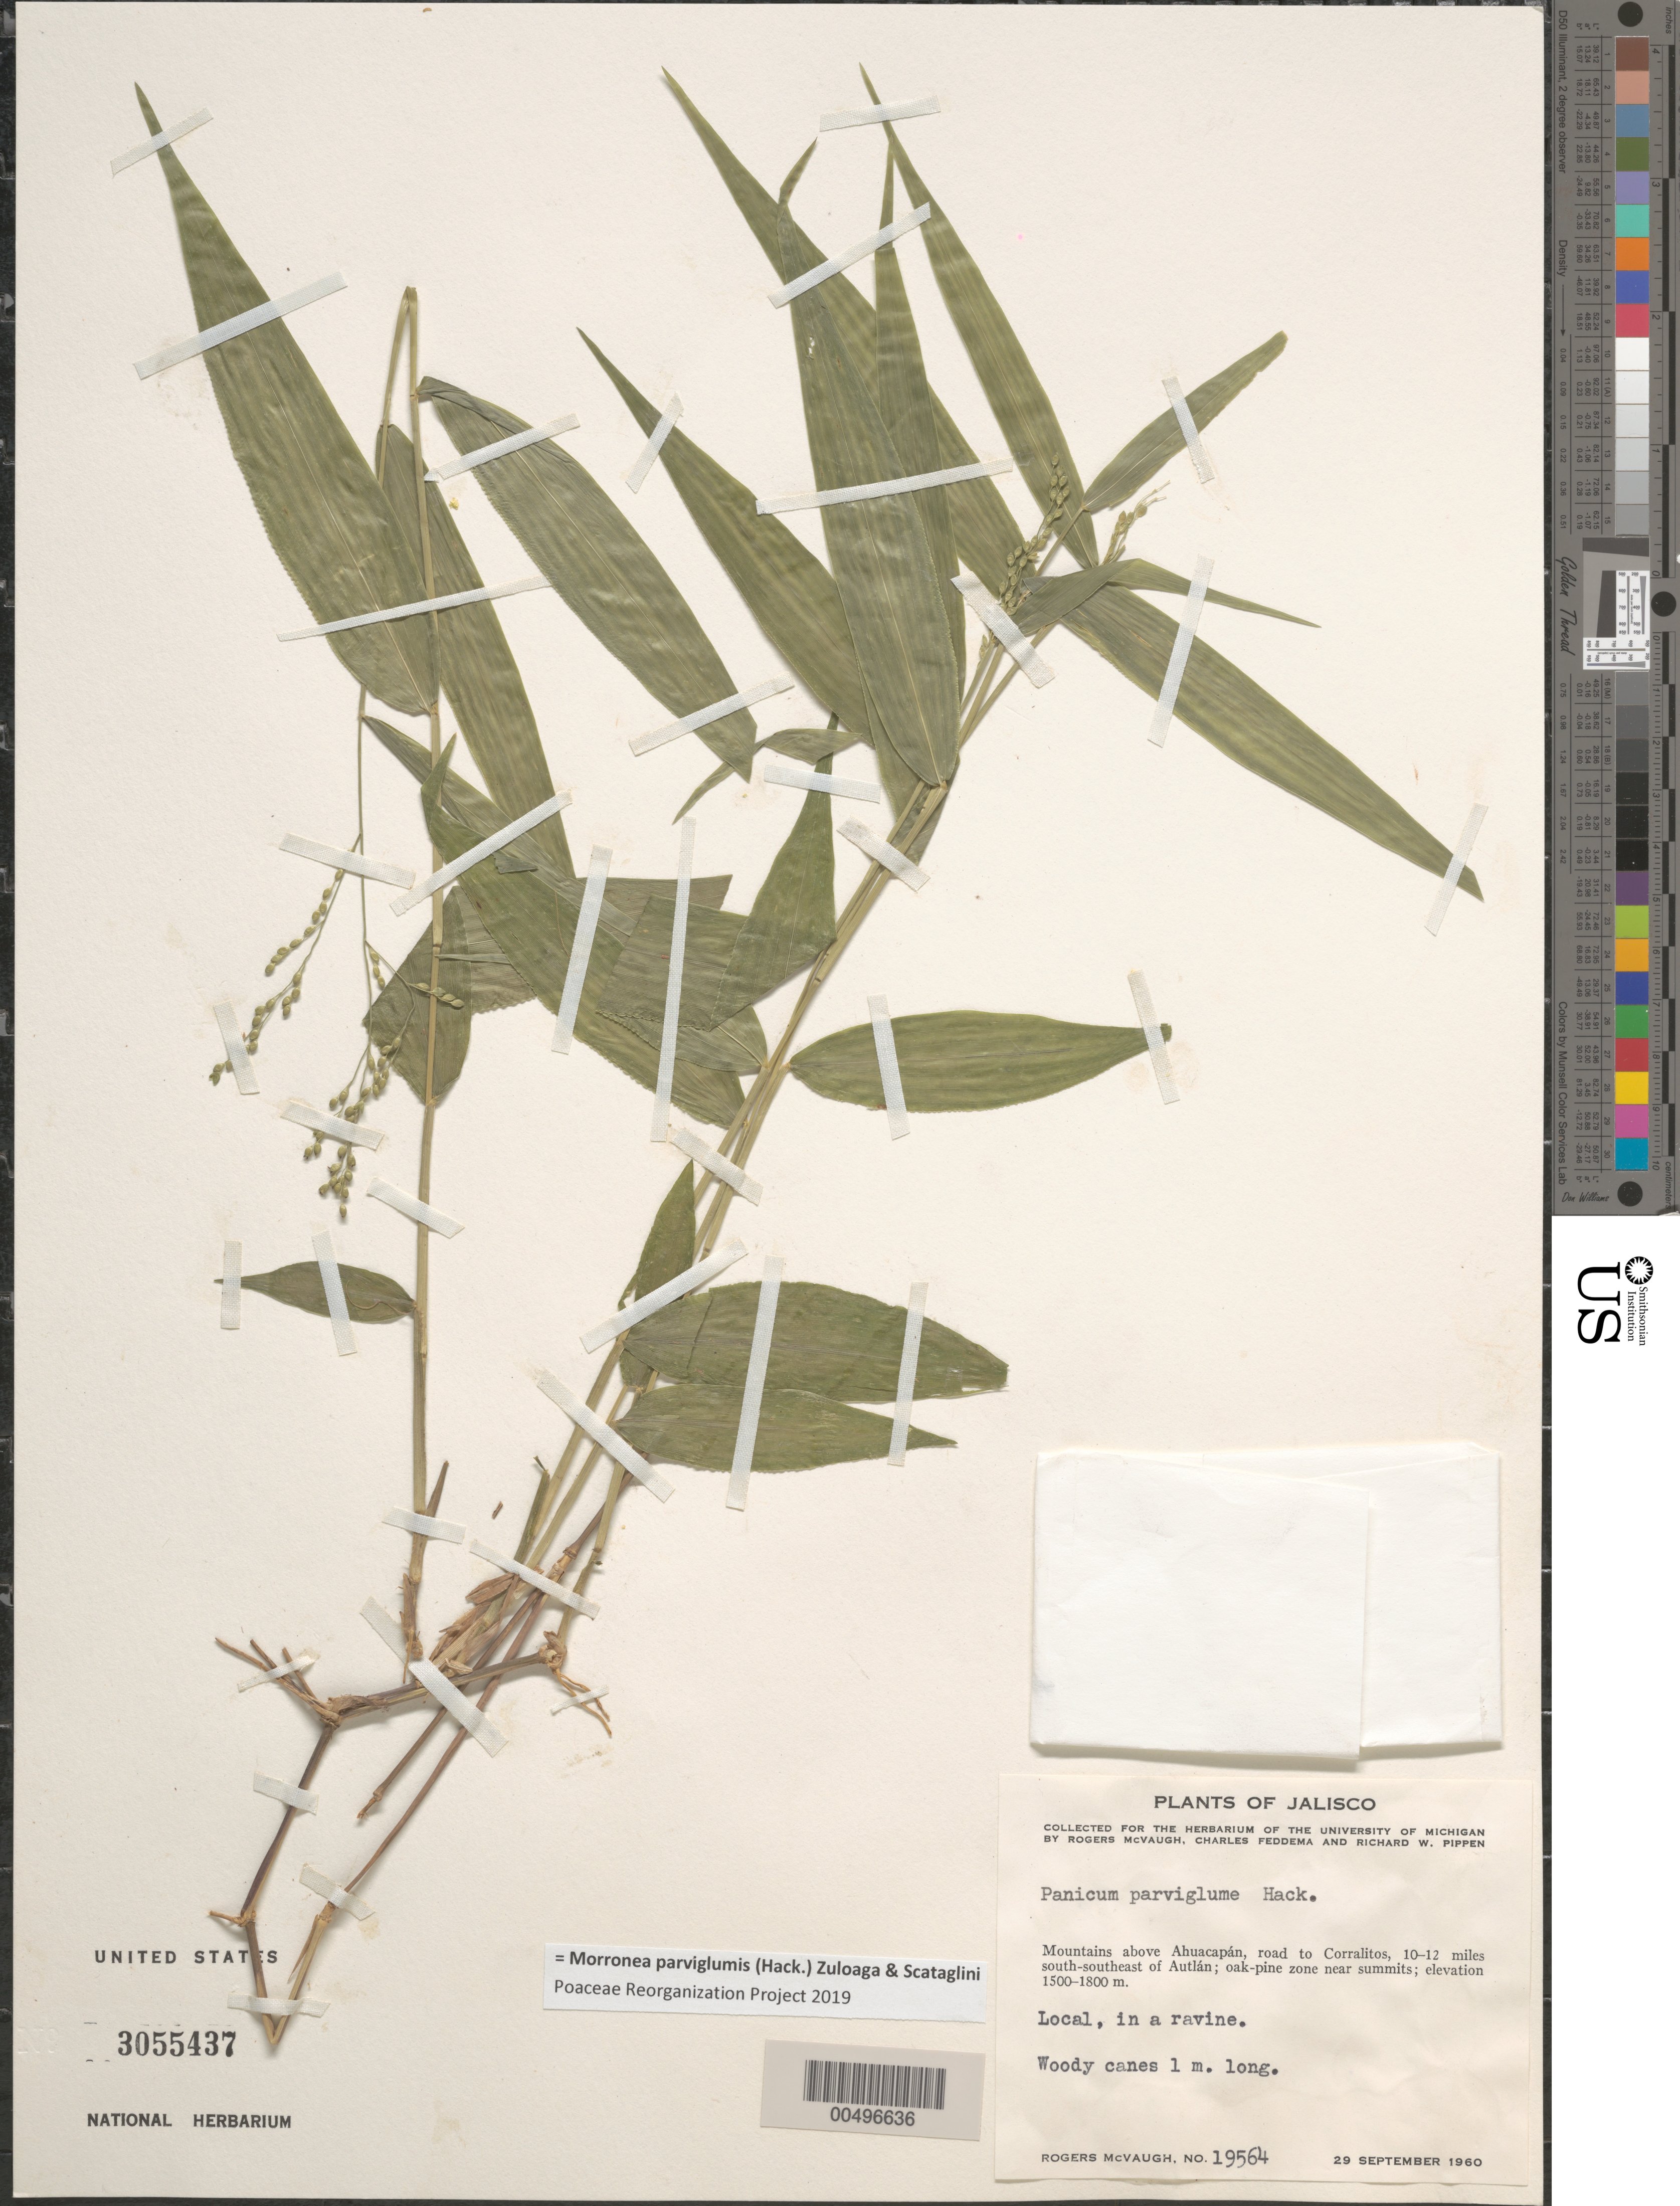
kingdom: Plantae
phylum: Tracheophyta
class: Liliopsida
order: Poales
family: Poaceae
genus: Morronea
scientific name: Morronea parviglumis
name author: (Hack.) Zuloaga & Scataglini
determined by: Poaceae Reorganization Project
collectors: R. McVaugh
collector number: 19564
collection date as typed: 29 Sep 1960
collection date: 1960-09-29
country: Mexico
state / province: Jalisco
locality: Mts above Ahuacapán, rd to Corralitos, 10-12 mi S-SE of Autlán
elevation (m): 1500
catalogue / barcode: US 3055437